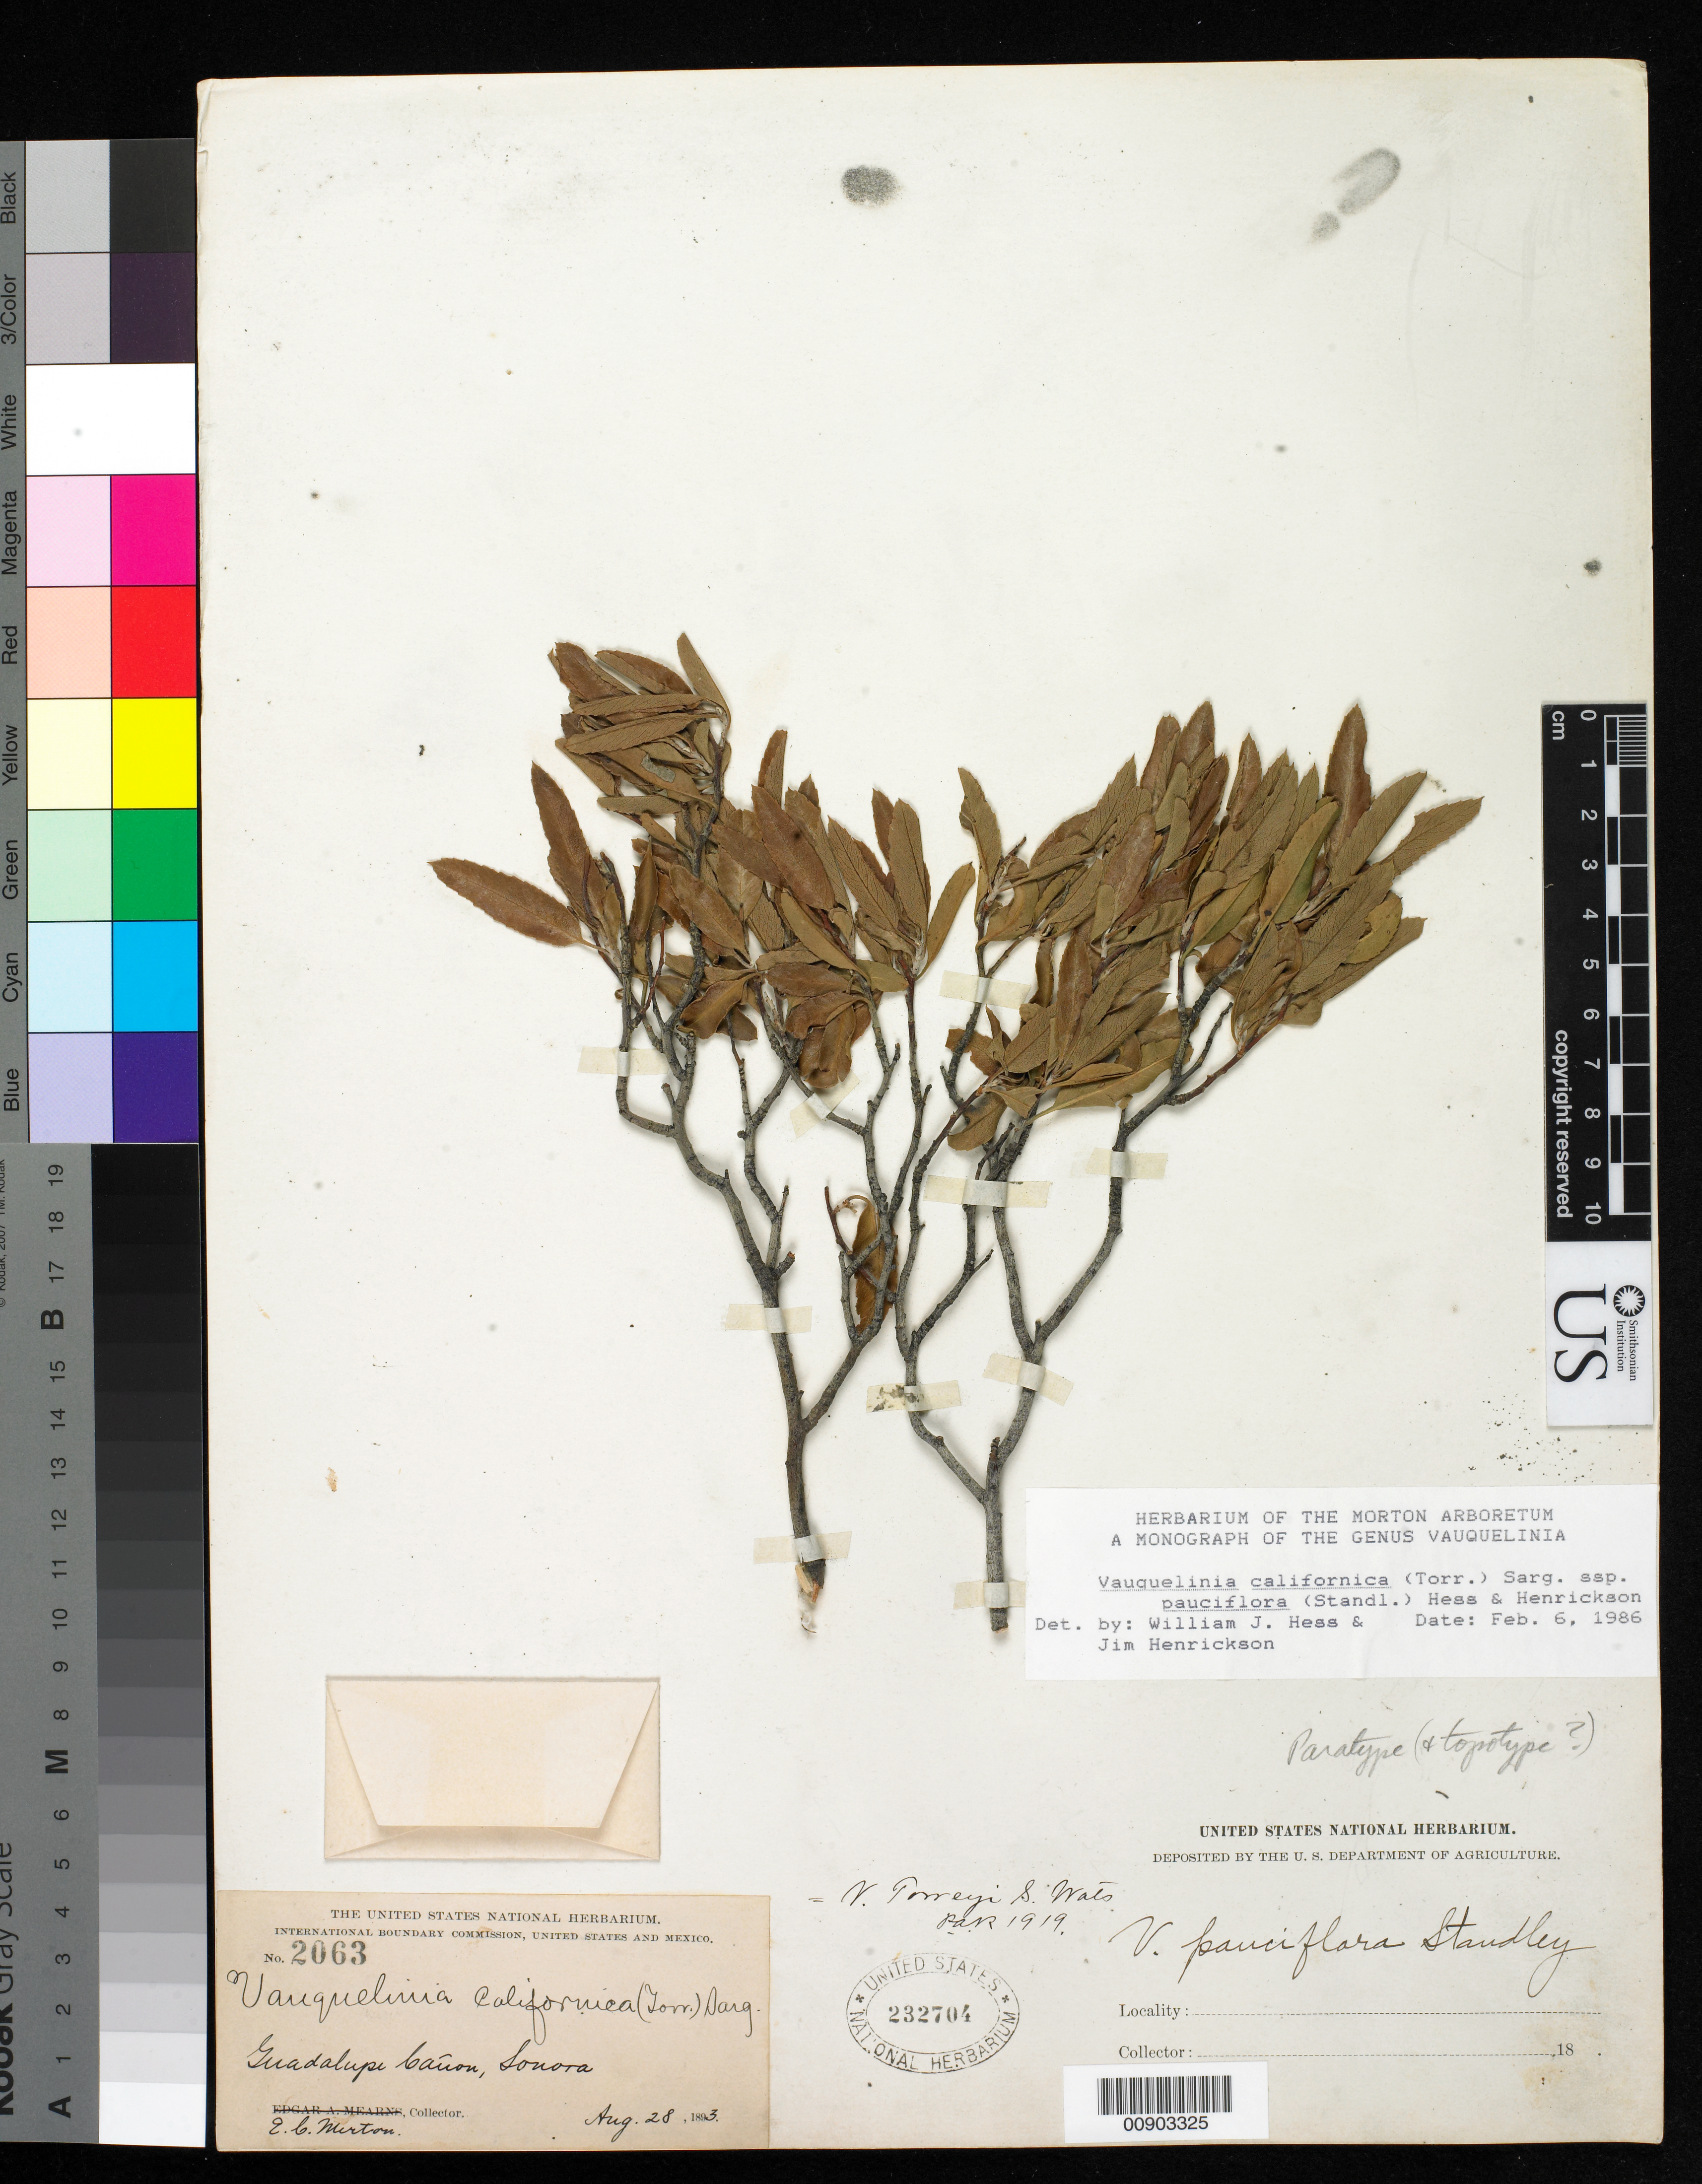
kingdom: Plantae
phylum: Tracheophyta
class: Magnoliopsida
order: Rosales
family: Rosaceae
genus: Vauquelinia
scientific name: Vauquelinia californica subsp. pauciflora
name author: (Standl.) W.J. Hess & Henrickson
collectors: E. Merton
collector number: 2063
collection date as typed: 28 Aug 1893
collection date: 1893-08-28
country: Mexico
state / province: Sonora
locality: Guadalupe Cañon, Sonora.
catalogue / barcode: US 232704